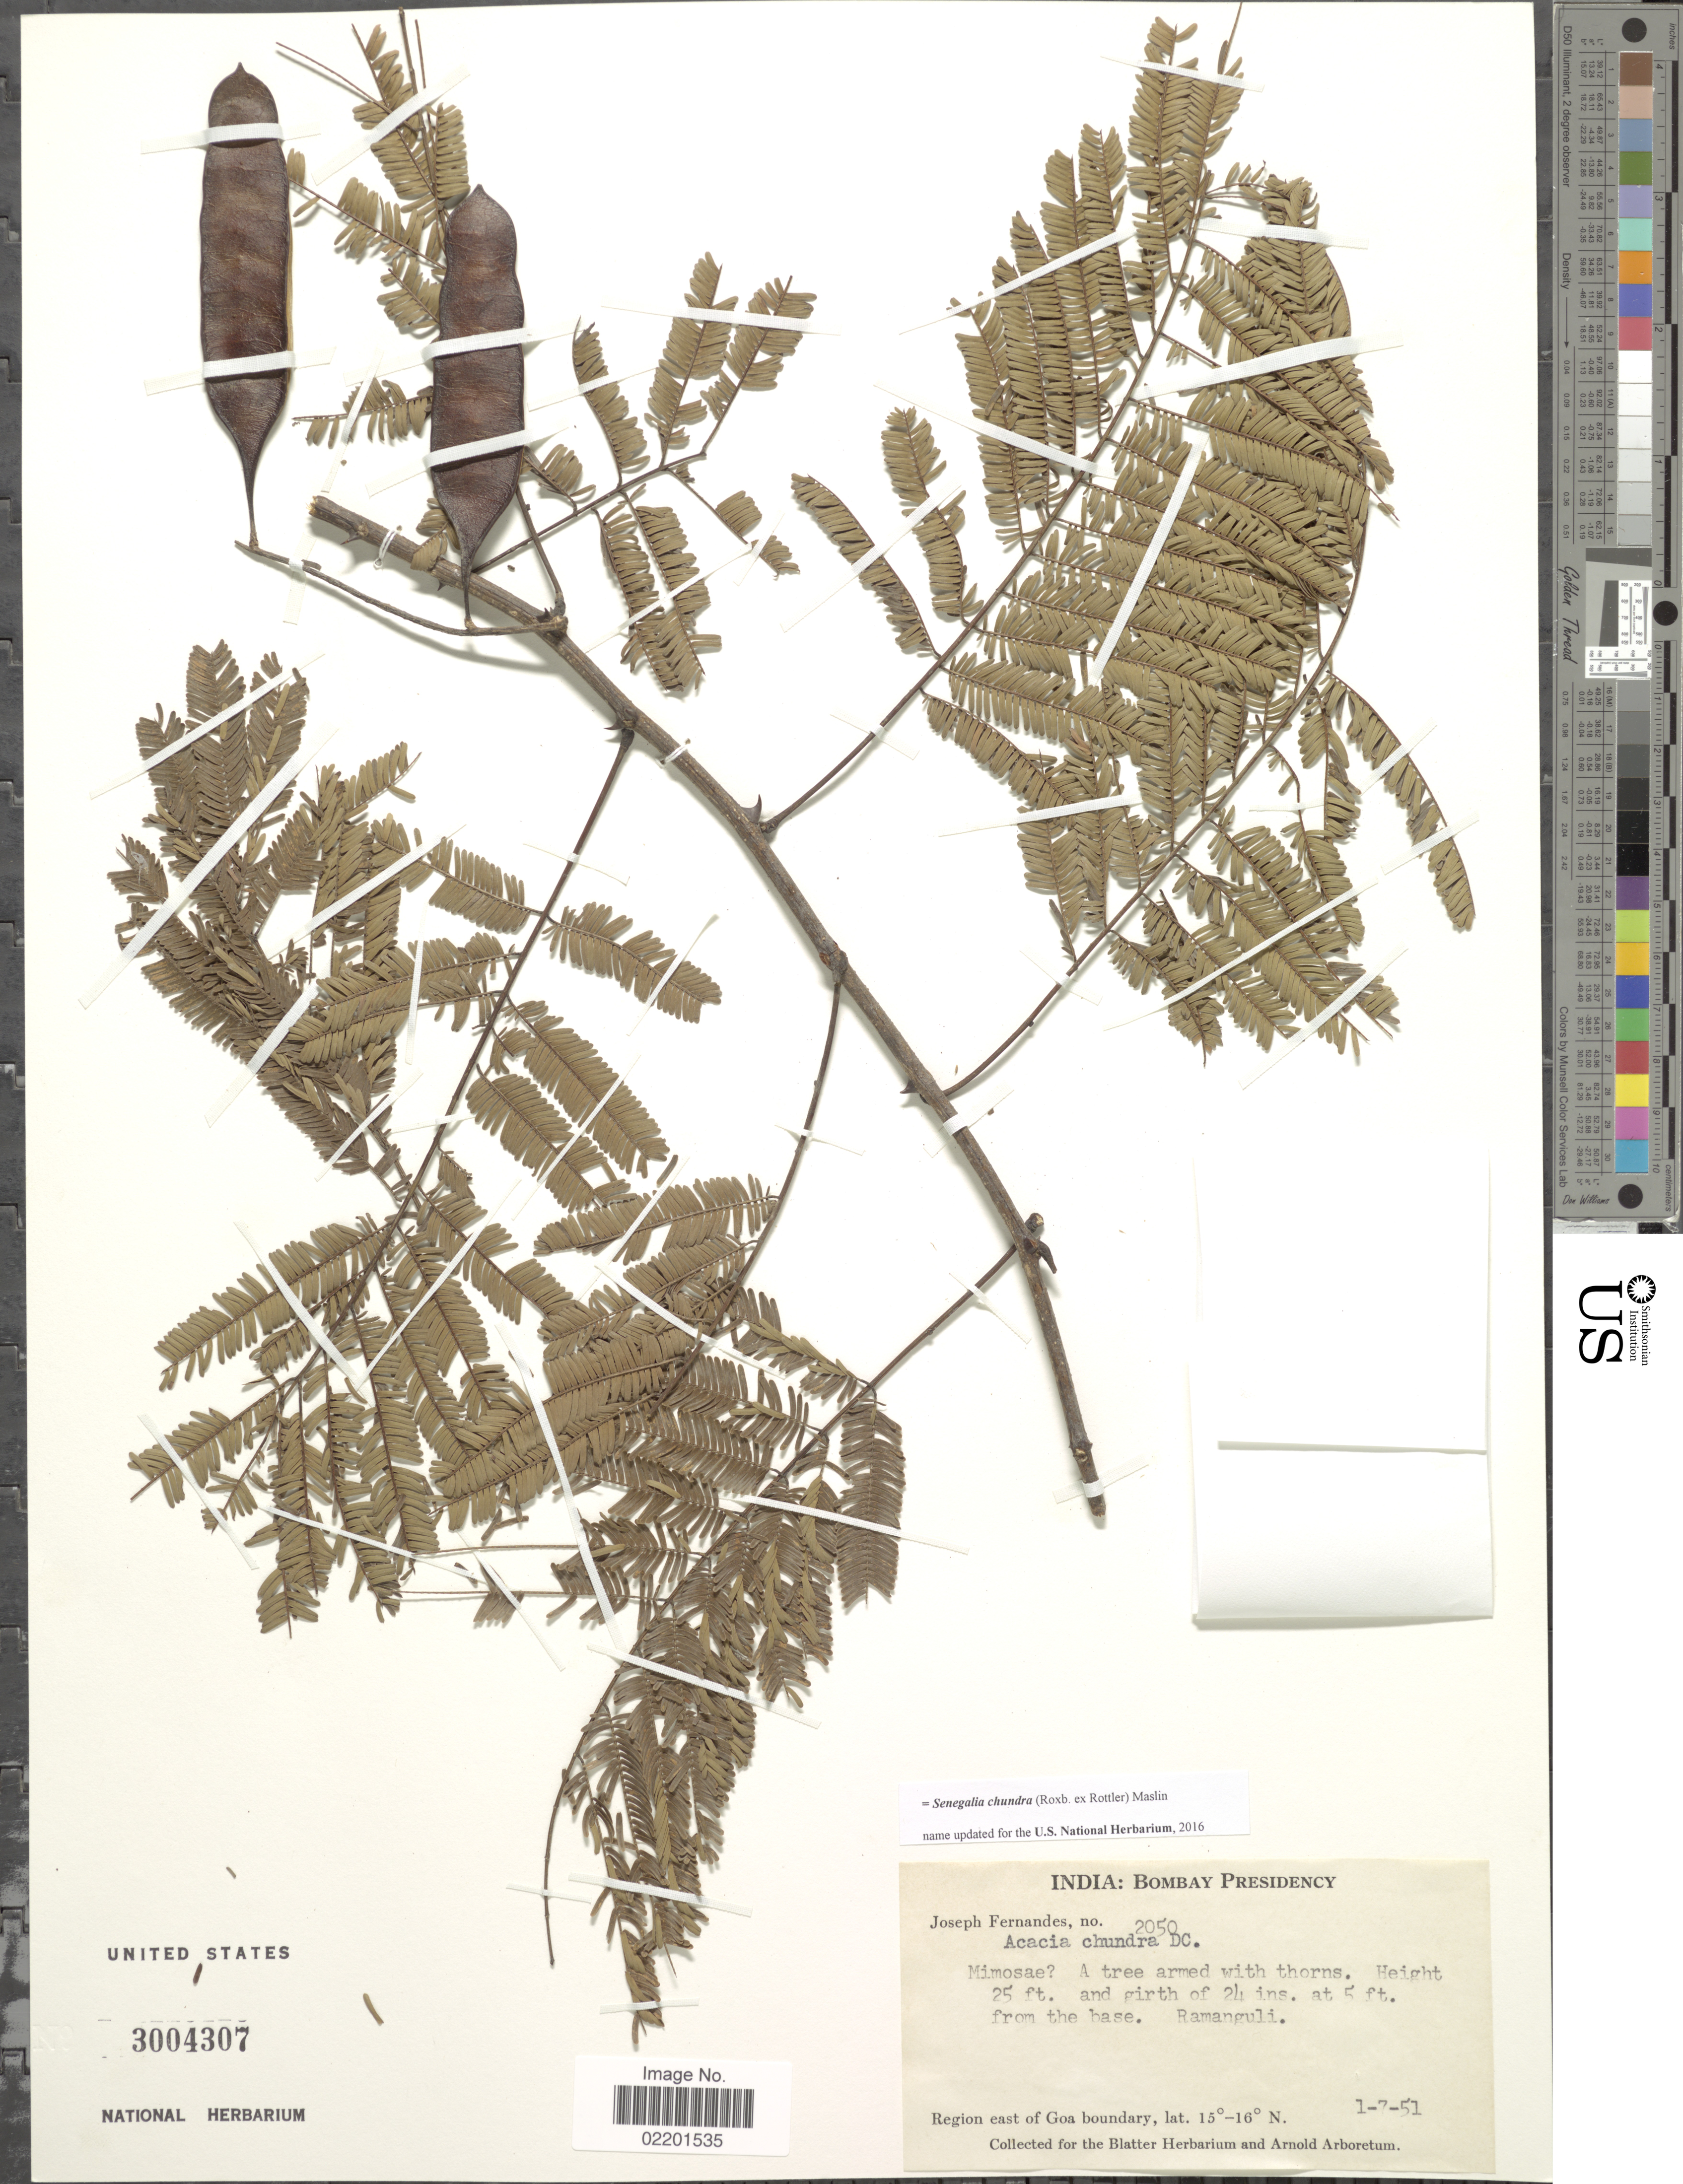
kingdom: Plantae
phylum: Tracheophyta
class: Magnoliopsida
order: Fabales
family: Fabaceae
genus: Senegalia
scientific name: Senegalia chundra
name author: (Roxb. ex Rottler) Maslin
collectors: J. Fernandes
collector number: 2050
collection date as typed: Transcribed d/m/y: 1/7/51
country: India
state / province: Karnataka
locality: India: Bombay Presidency, Ramanguli, Region east of Goa boundary.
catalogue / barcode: US 3004307